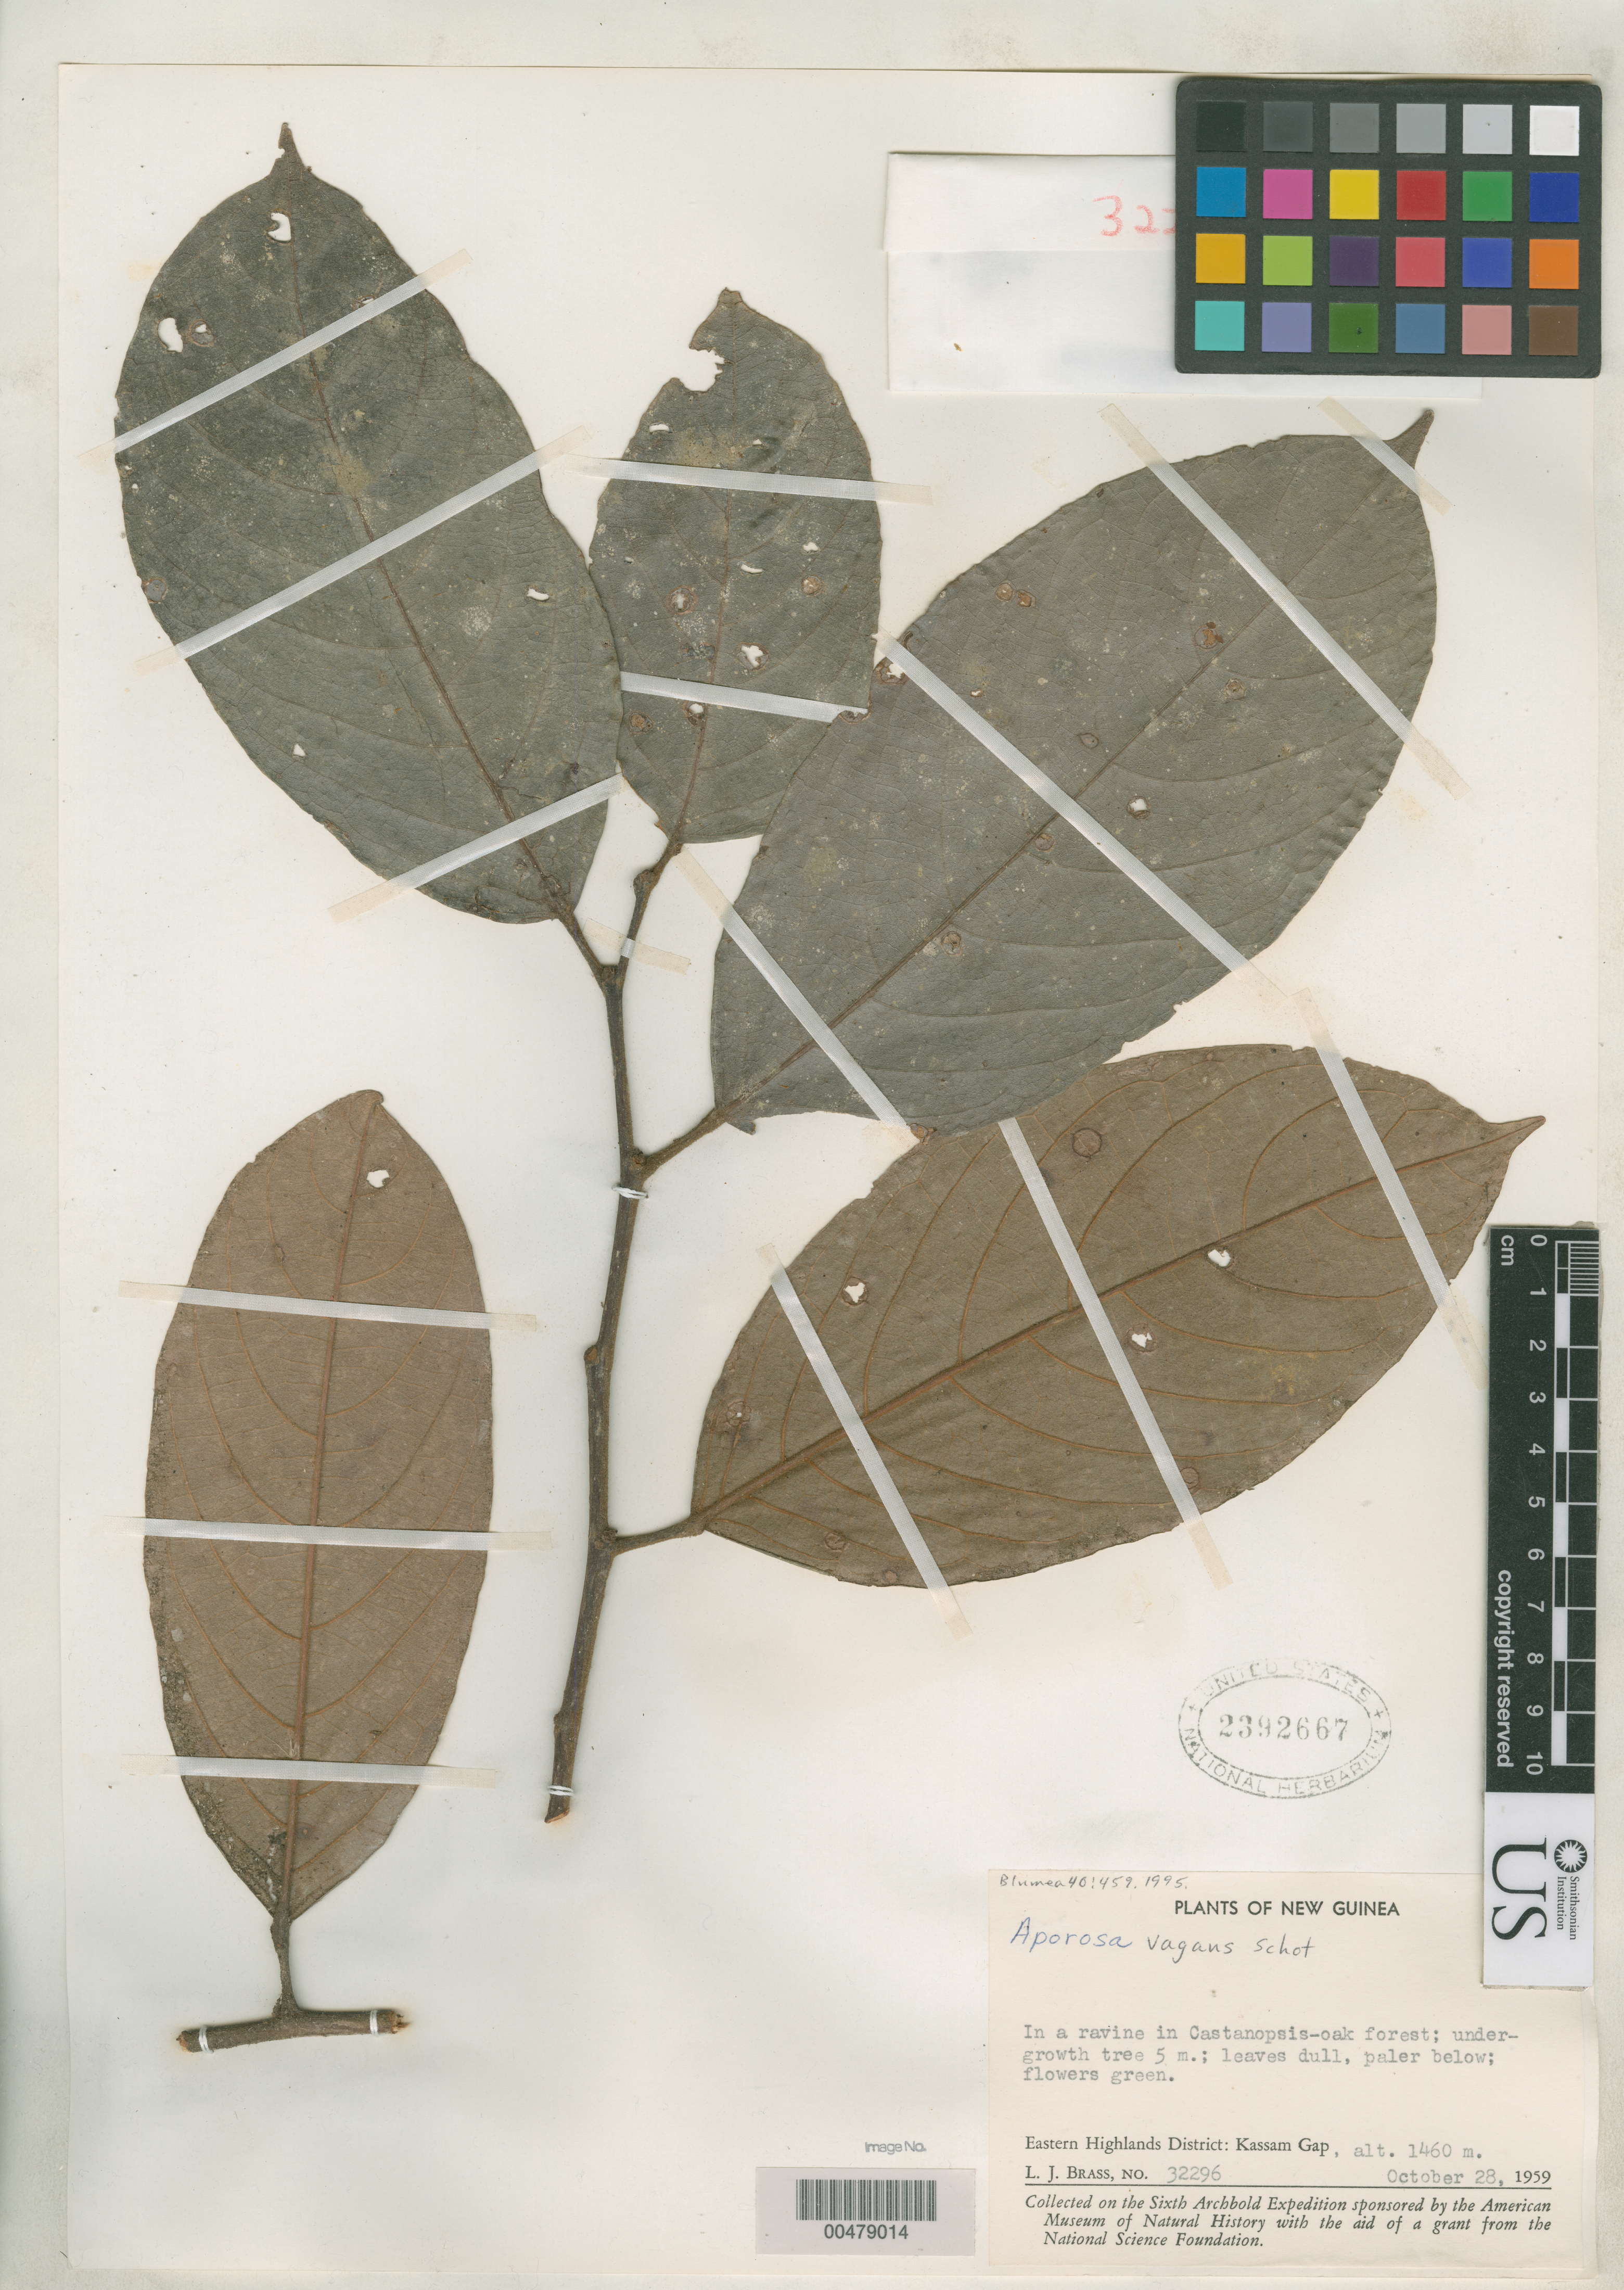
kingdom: Plantae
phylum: Tracheophyta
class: Magnoliopsida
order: Malpighiales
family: Phyllanthaceae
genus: Aporosa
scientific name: Aporosa vagans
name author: Schot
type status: Isotype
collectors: L. J. Brass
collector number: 32296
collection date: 1959-10-29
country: Papua New Guinea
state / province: Eastern Highlands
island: New Guinea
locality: Eastern Highlands District: Kassam Gap.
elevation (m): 1460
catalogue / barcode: US 2392667